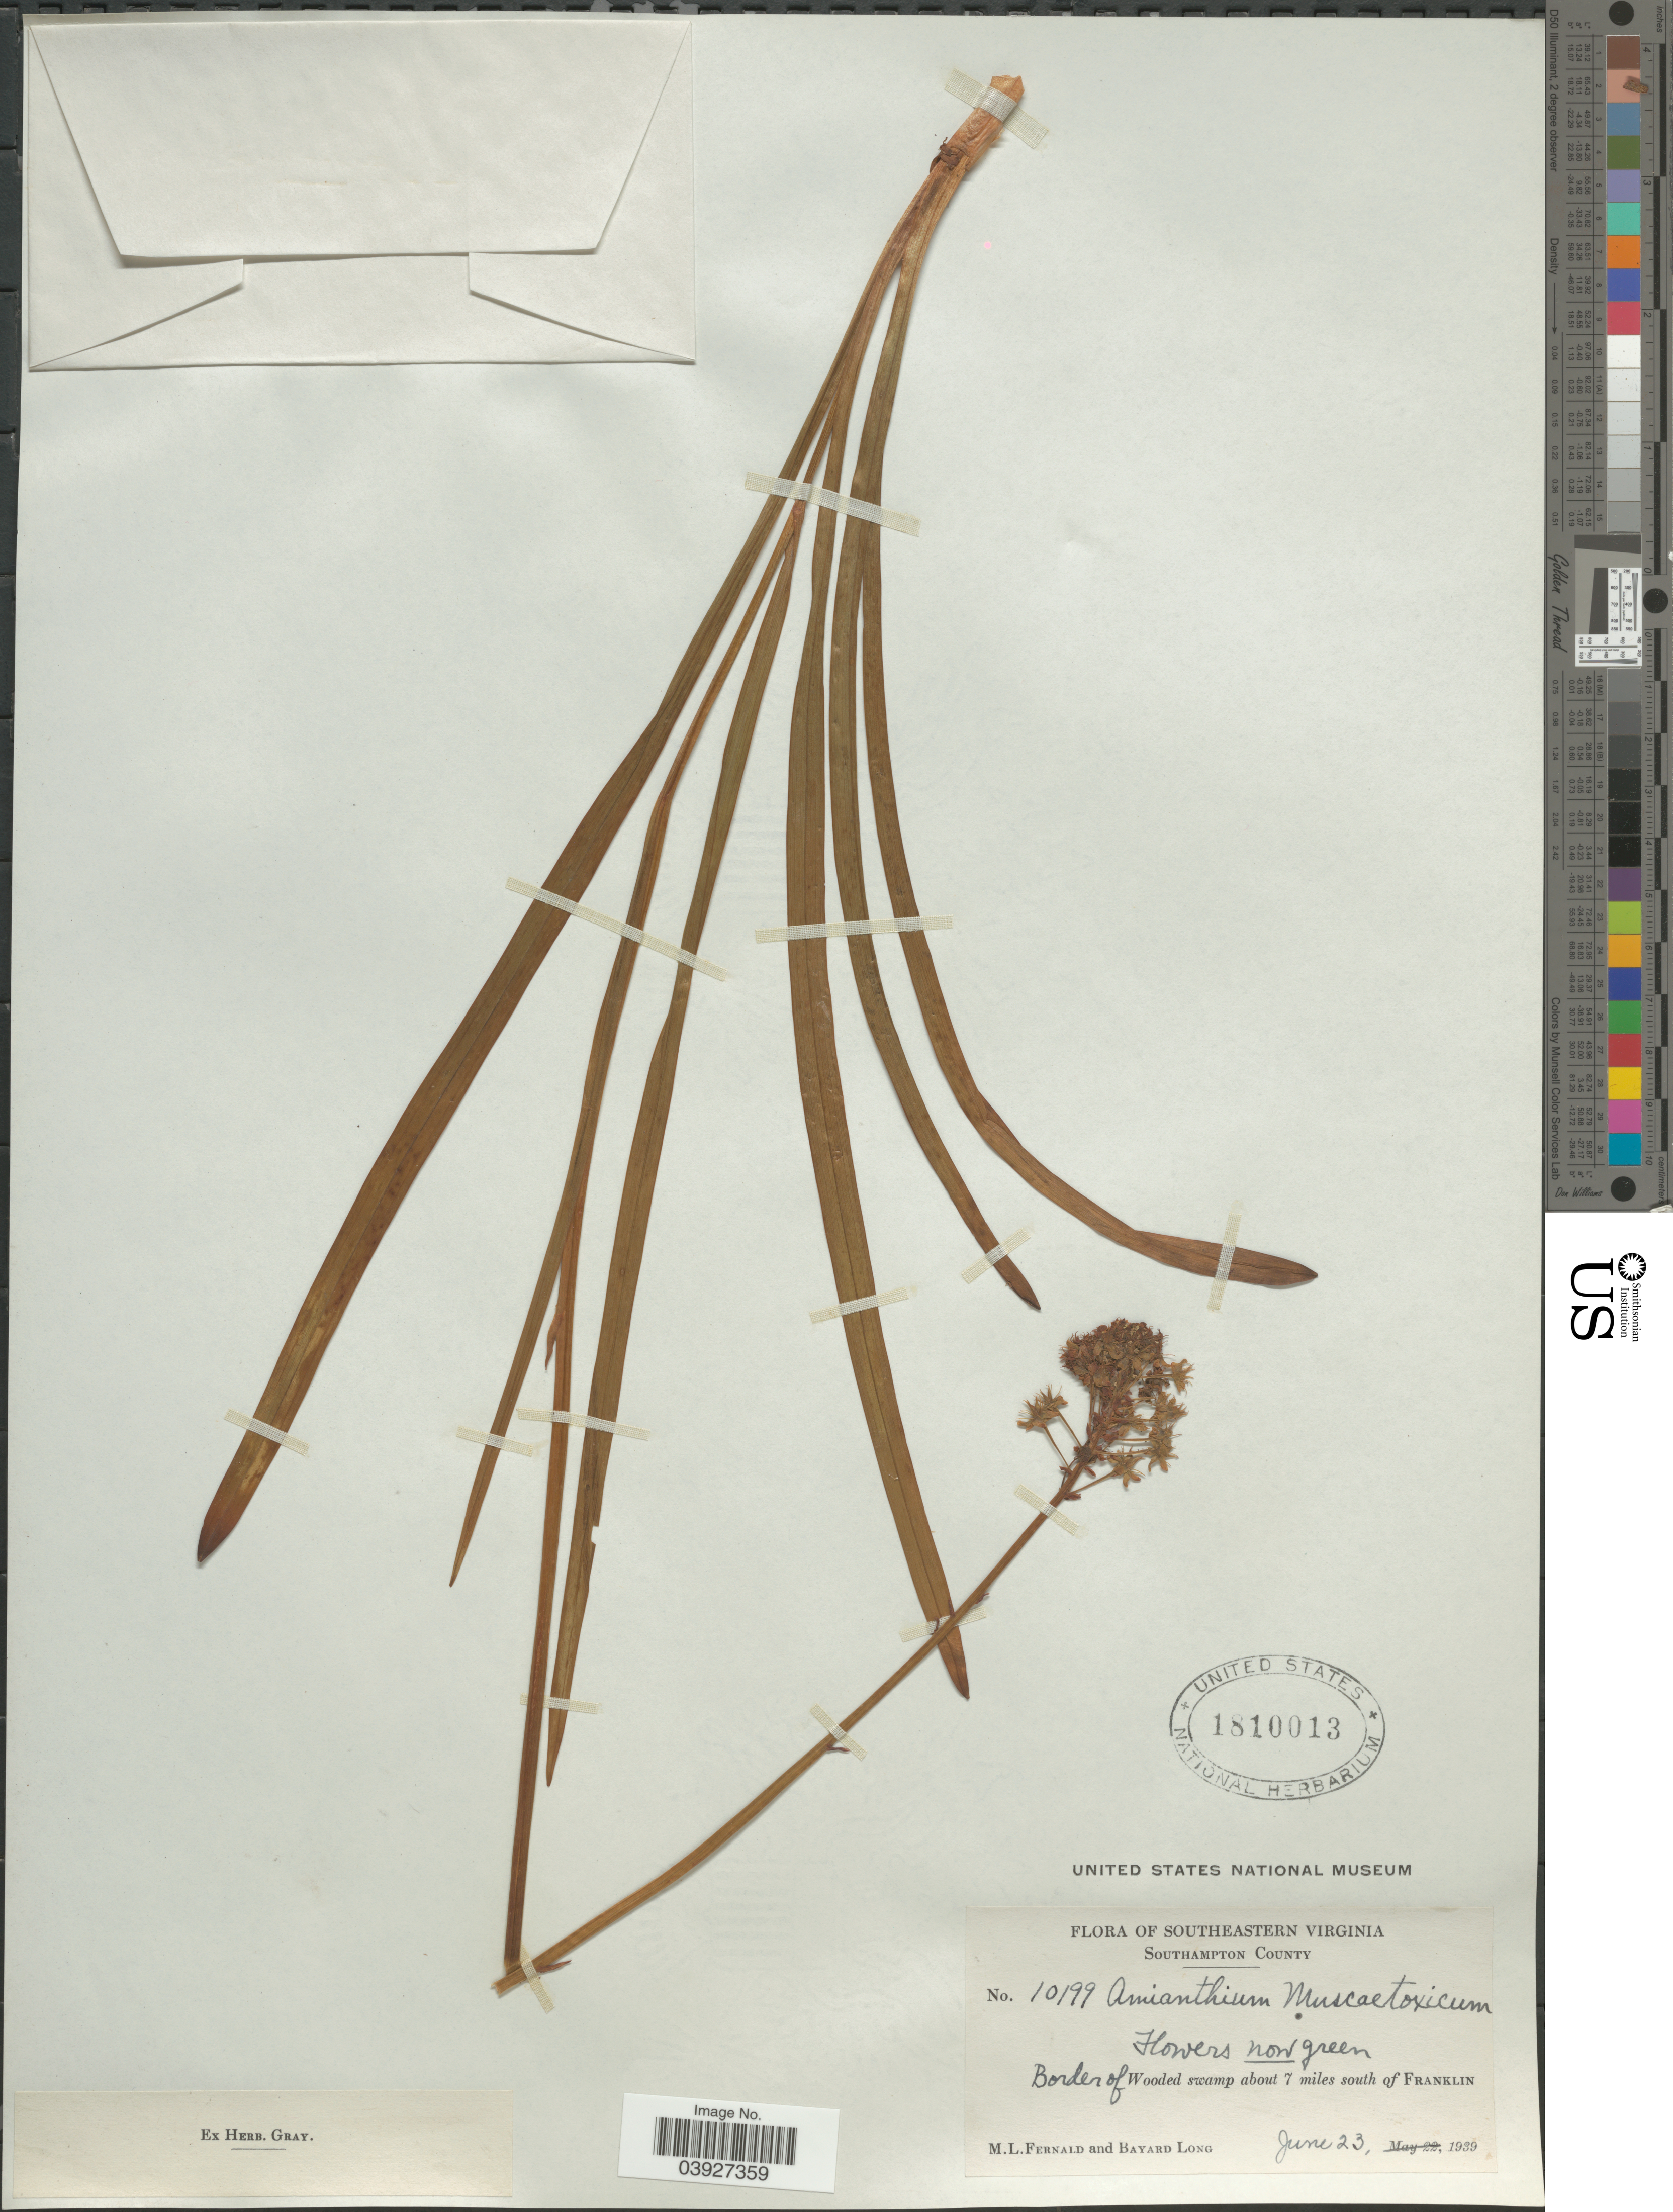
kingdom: Plantae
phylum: Tracheophyta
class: Liliopsida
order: Liliales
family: Melanthiaceae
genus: Amianthium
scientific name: Amianthium muscitoxicum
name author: (Walter) A. Gray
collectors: M. L. Fernald & B. Long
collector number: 10199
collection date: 1939-06-23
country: United States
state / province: Virginia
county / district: Southampton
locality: Southeastern Virginia. Southampton County. Border of Wooded swamp about 7 miles south of Franklin.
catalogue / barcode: US 1810013